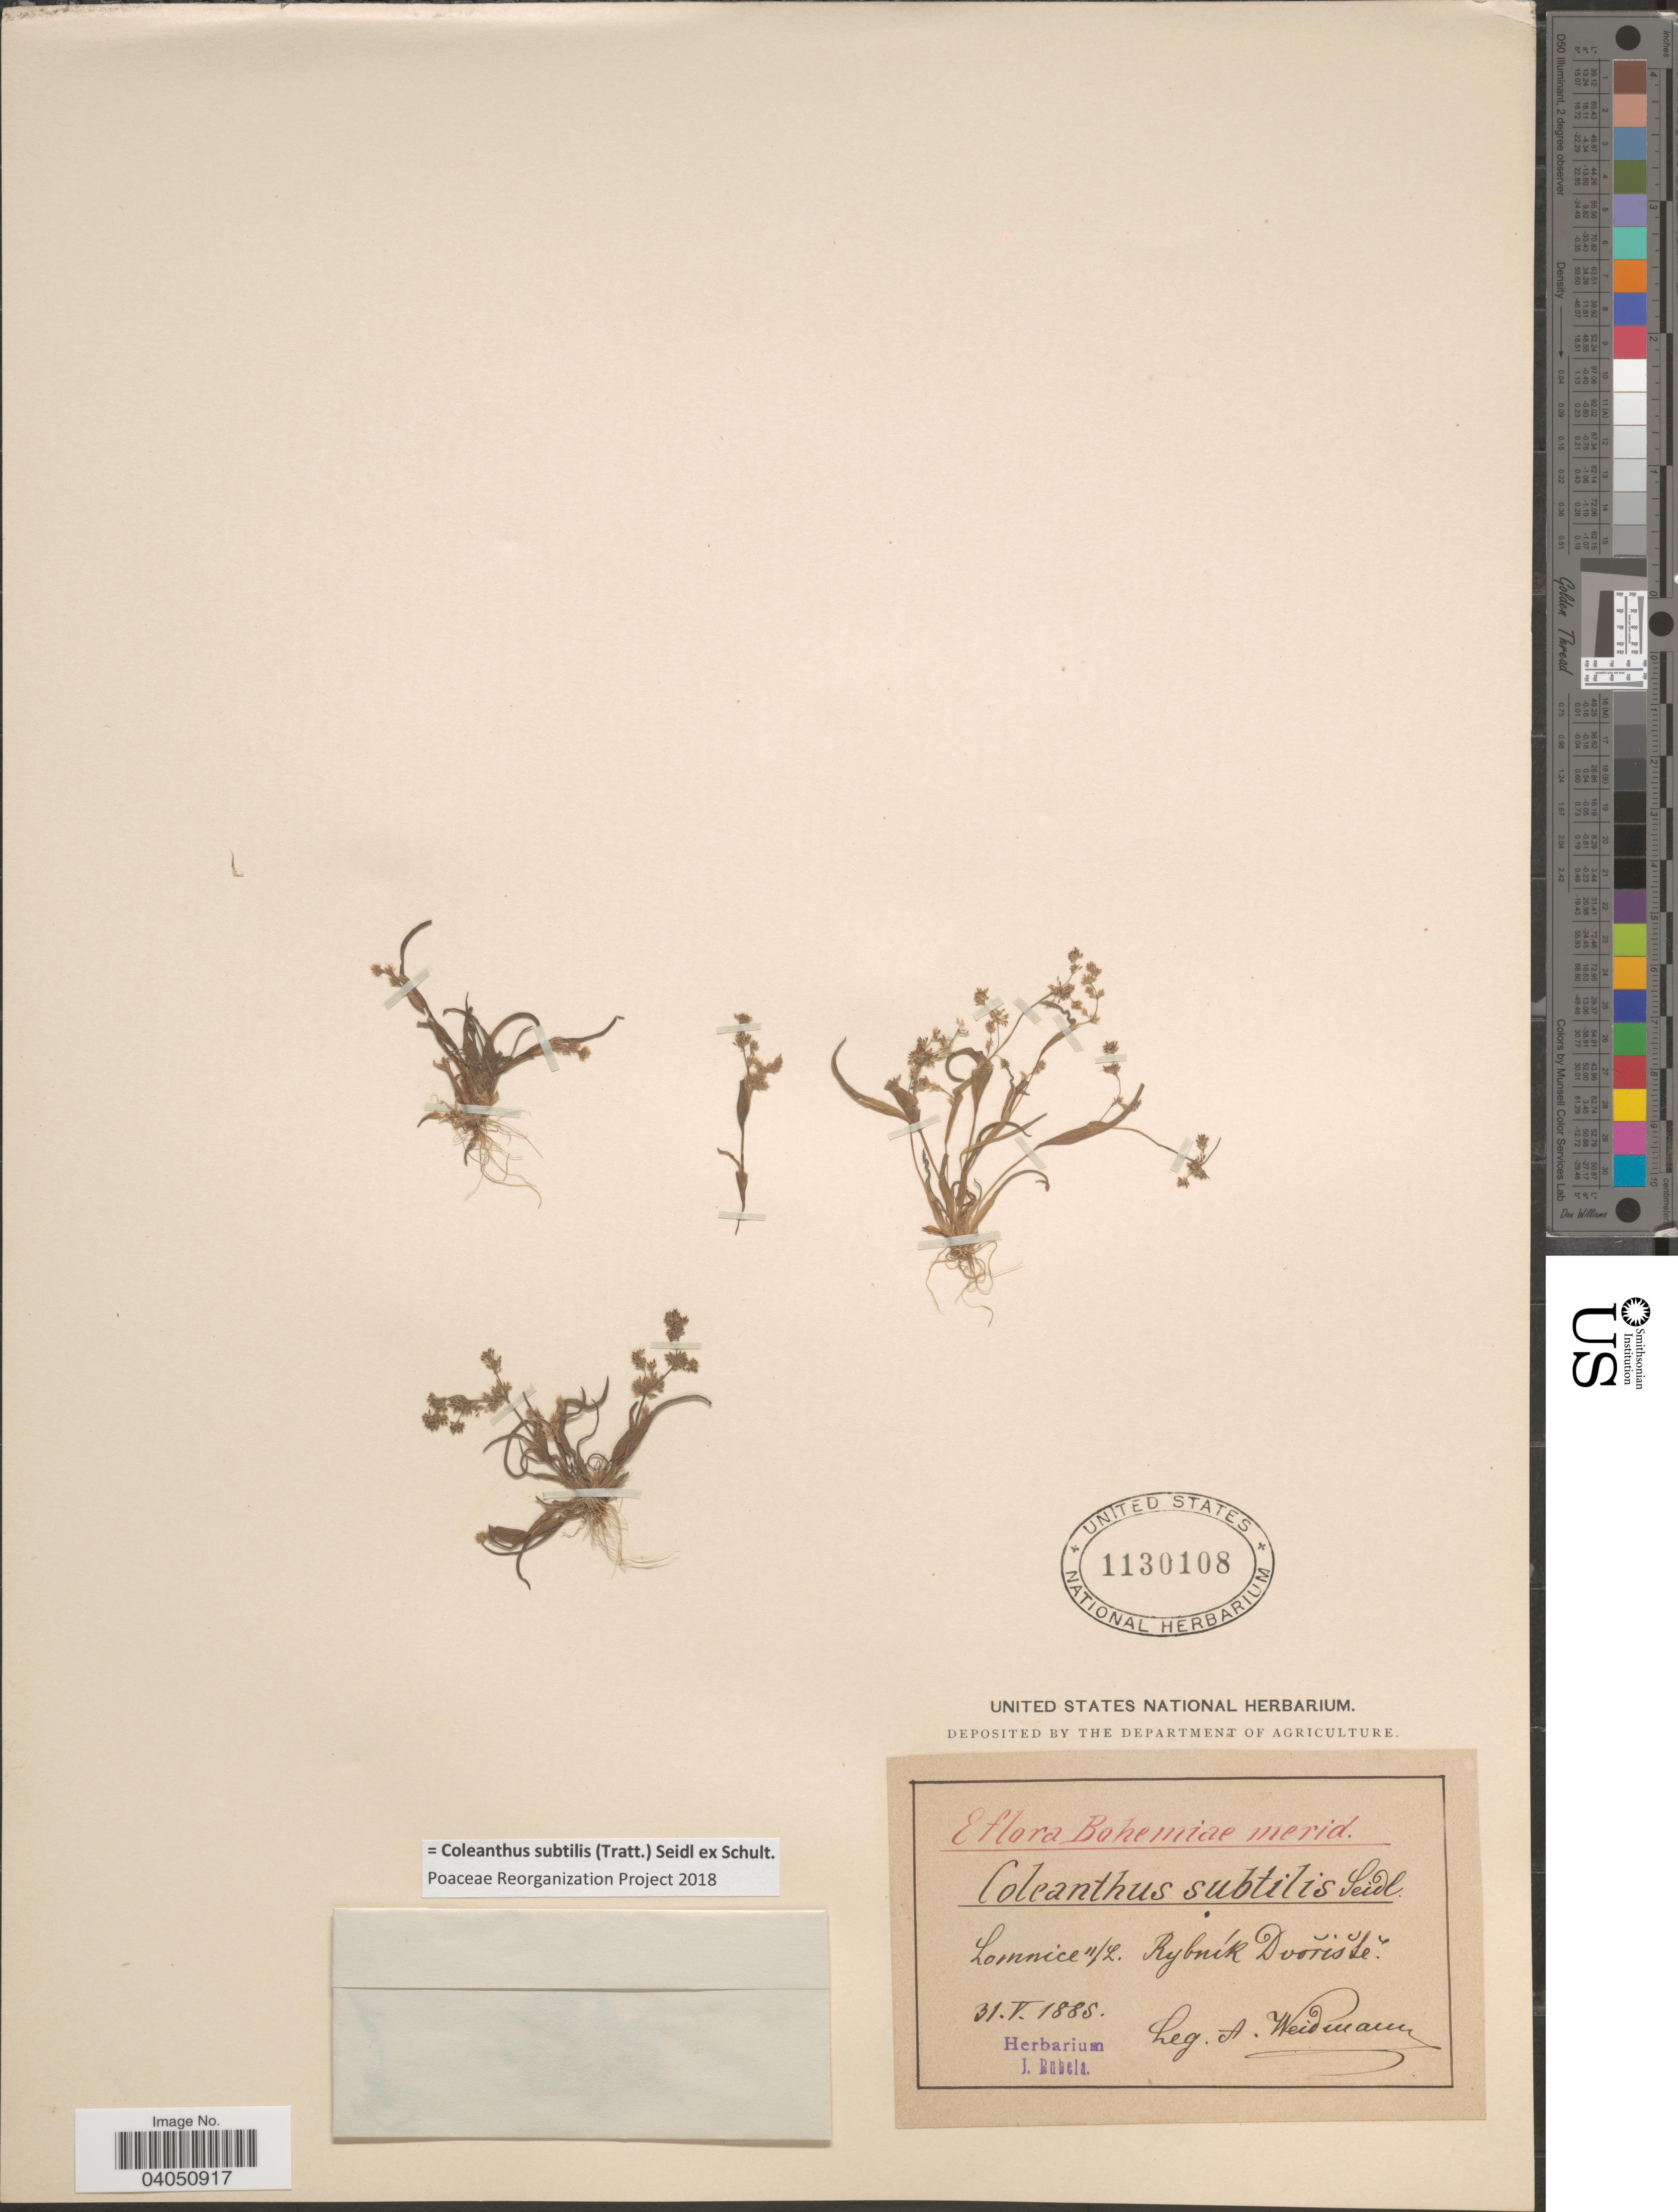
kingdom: Plantae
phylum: Tracheophyta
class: Liliopsida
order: Poales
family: Poaceae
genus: Coleanthus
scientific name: Coleanthus subtilis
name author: (Tratt.) Seidl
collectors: A. Weidmann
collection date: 1885-05-31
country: Czechia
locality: Bohemiae merid. Lomnice 11/l. Rybnik Dvoriste.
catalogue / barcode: US 1130108